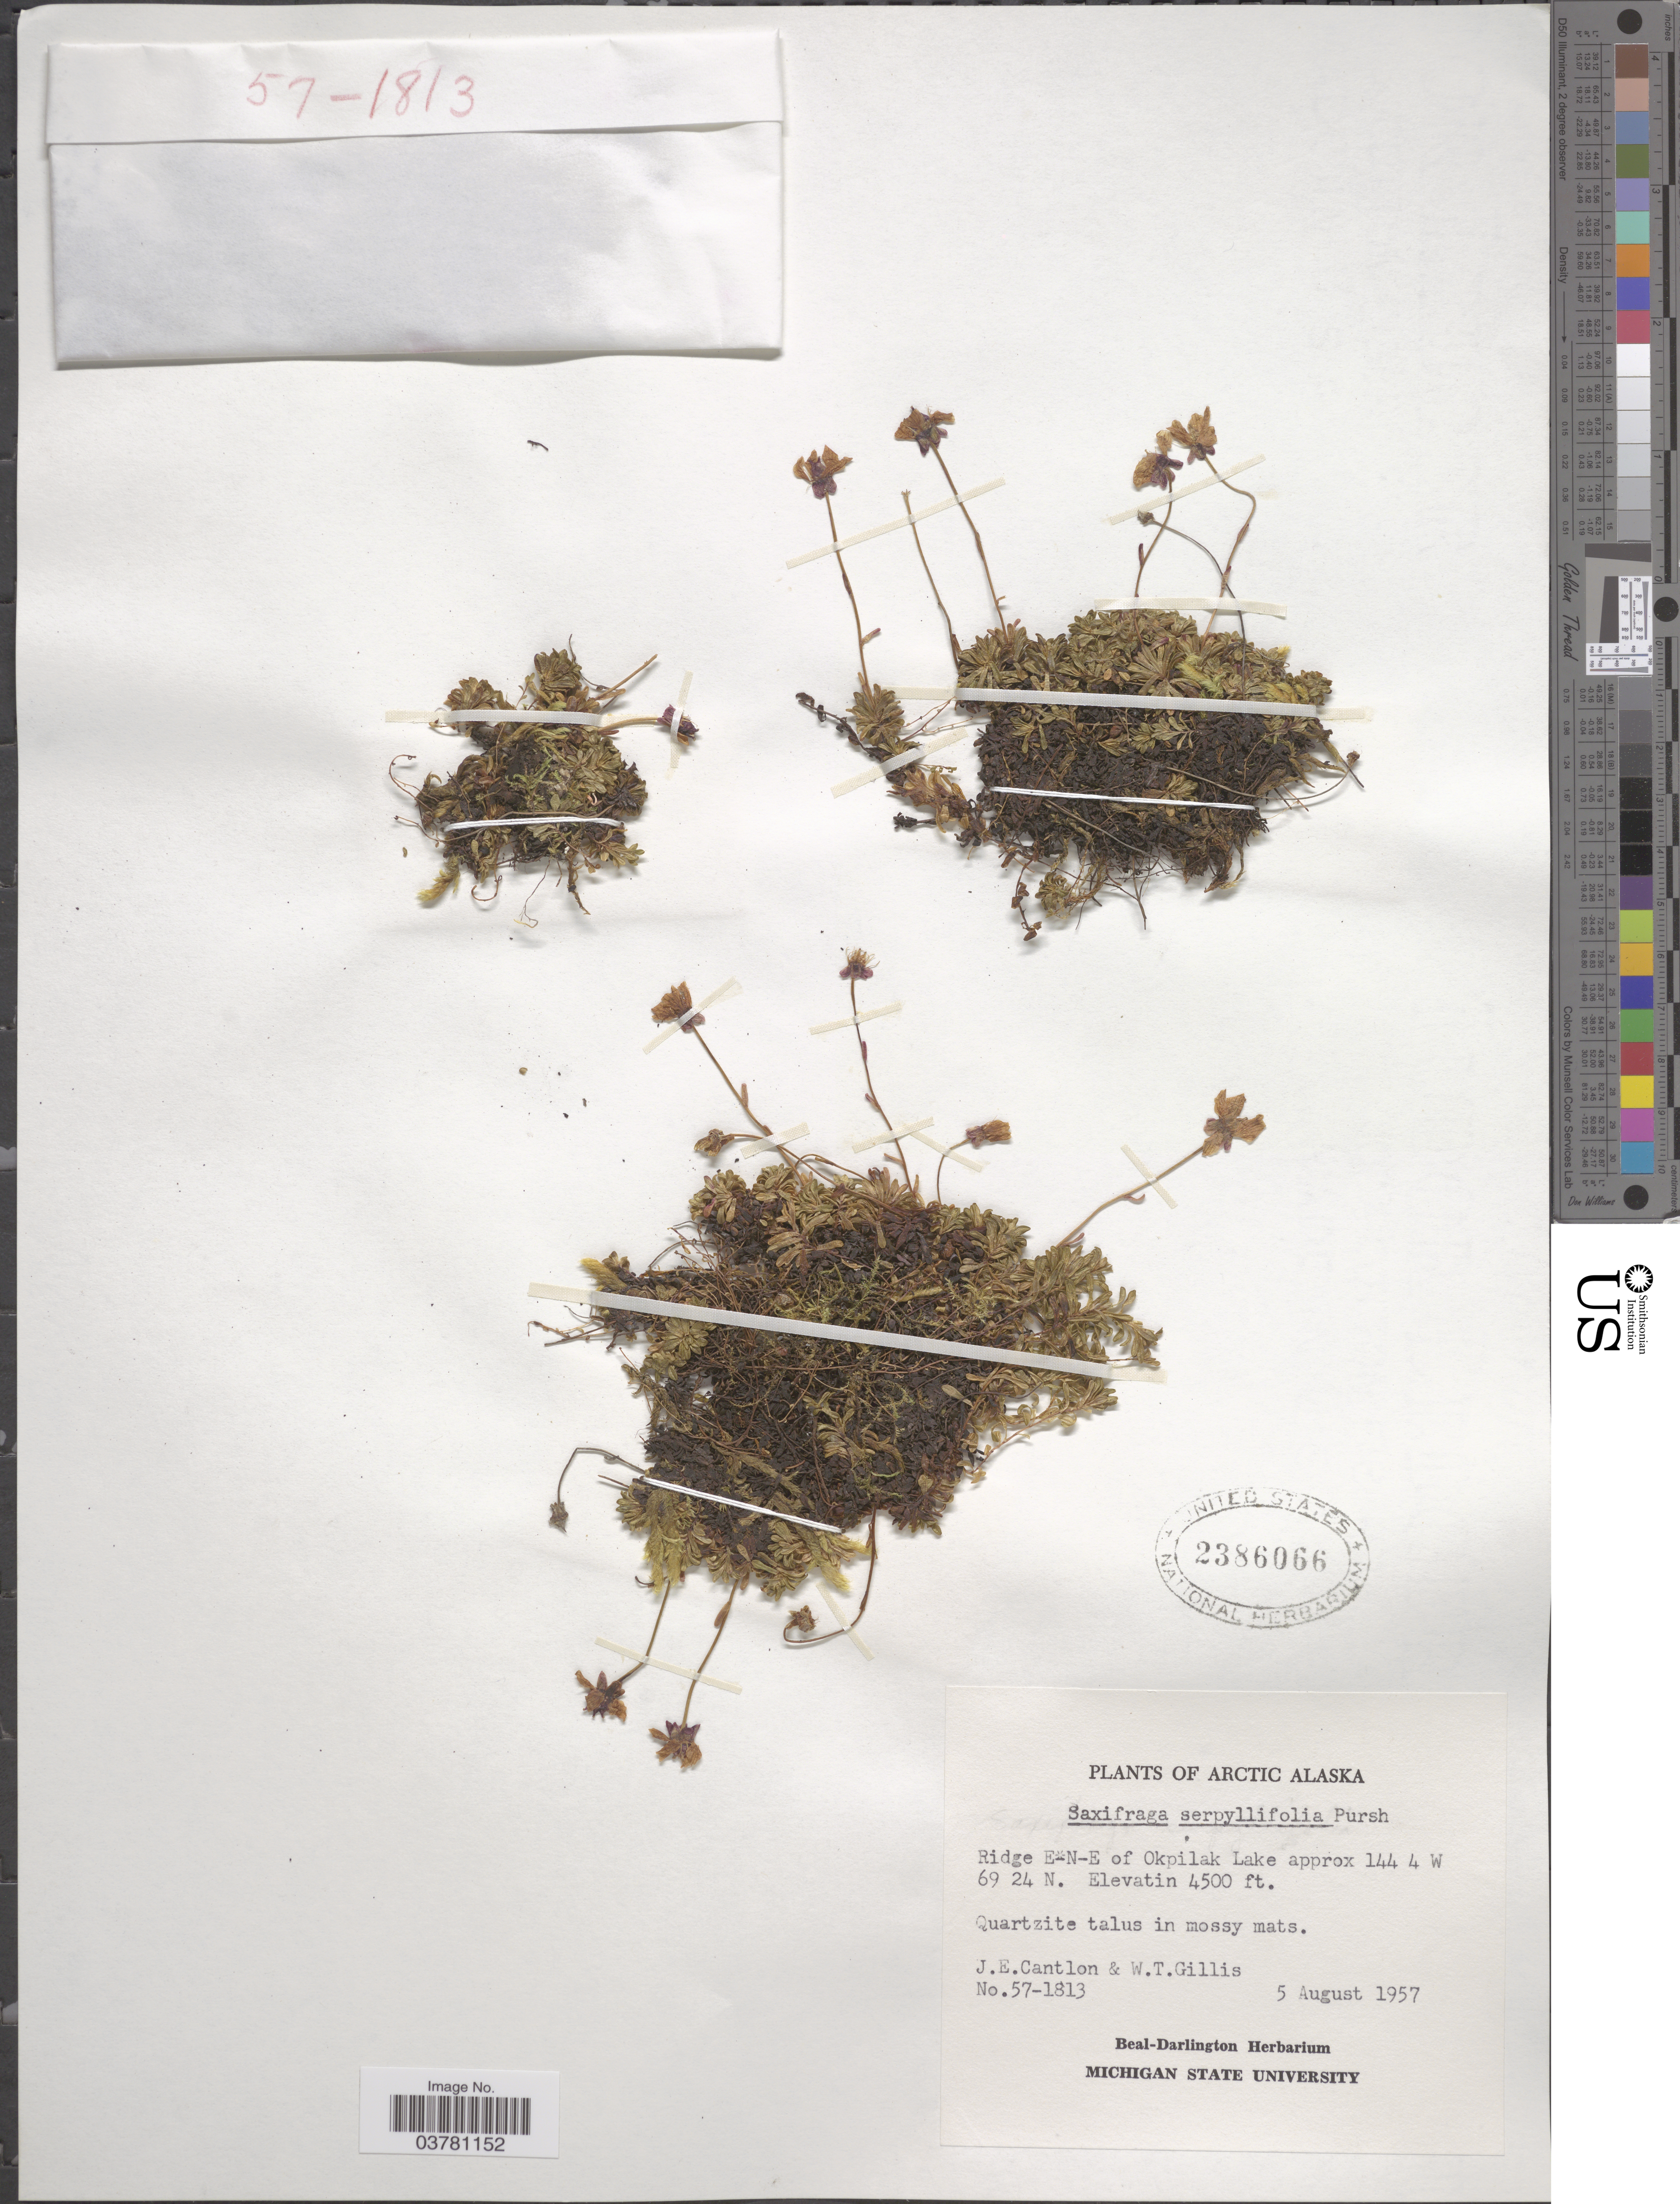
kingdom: Plantae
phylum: Tracheophyta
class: Magnoliopsida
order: Saxifragales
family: Saxifragaceae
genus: Saxifraga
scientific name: Saxifraga serpyllifolia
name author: Pursh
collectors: J. Cantlon & W. T. Gillis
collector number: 57-1813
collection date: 1957-08-05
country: United States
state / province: Alaska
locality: Arctic Alaska. Ridge E-N-E of Okpilak Lake.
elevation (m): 1372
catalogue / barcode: US 2386066